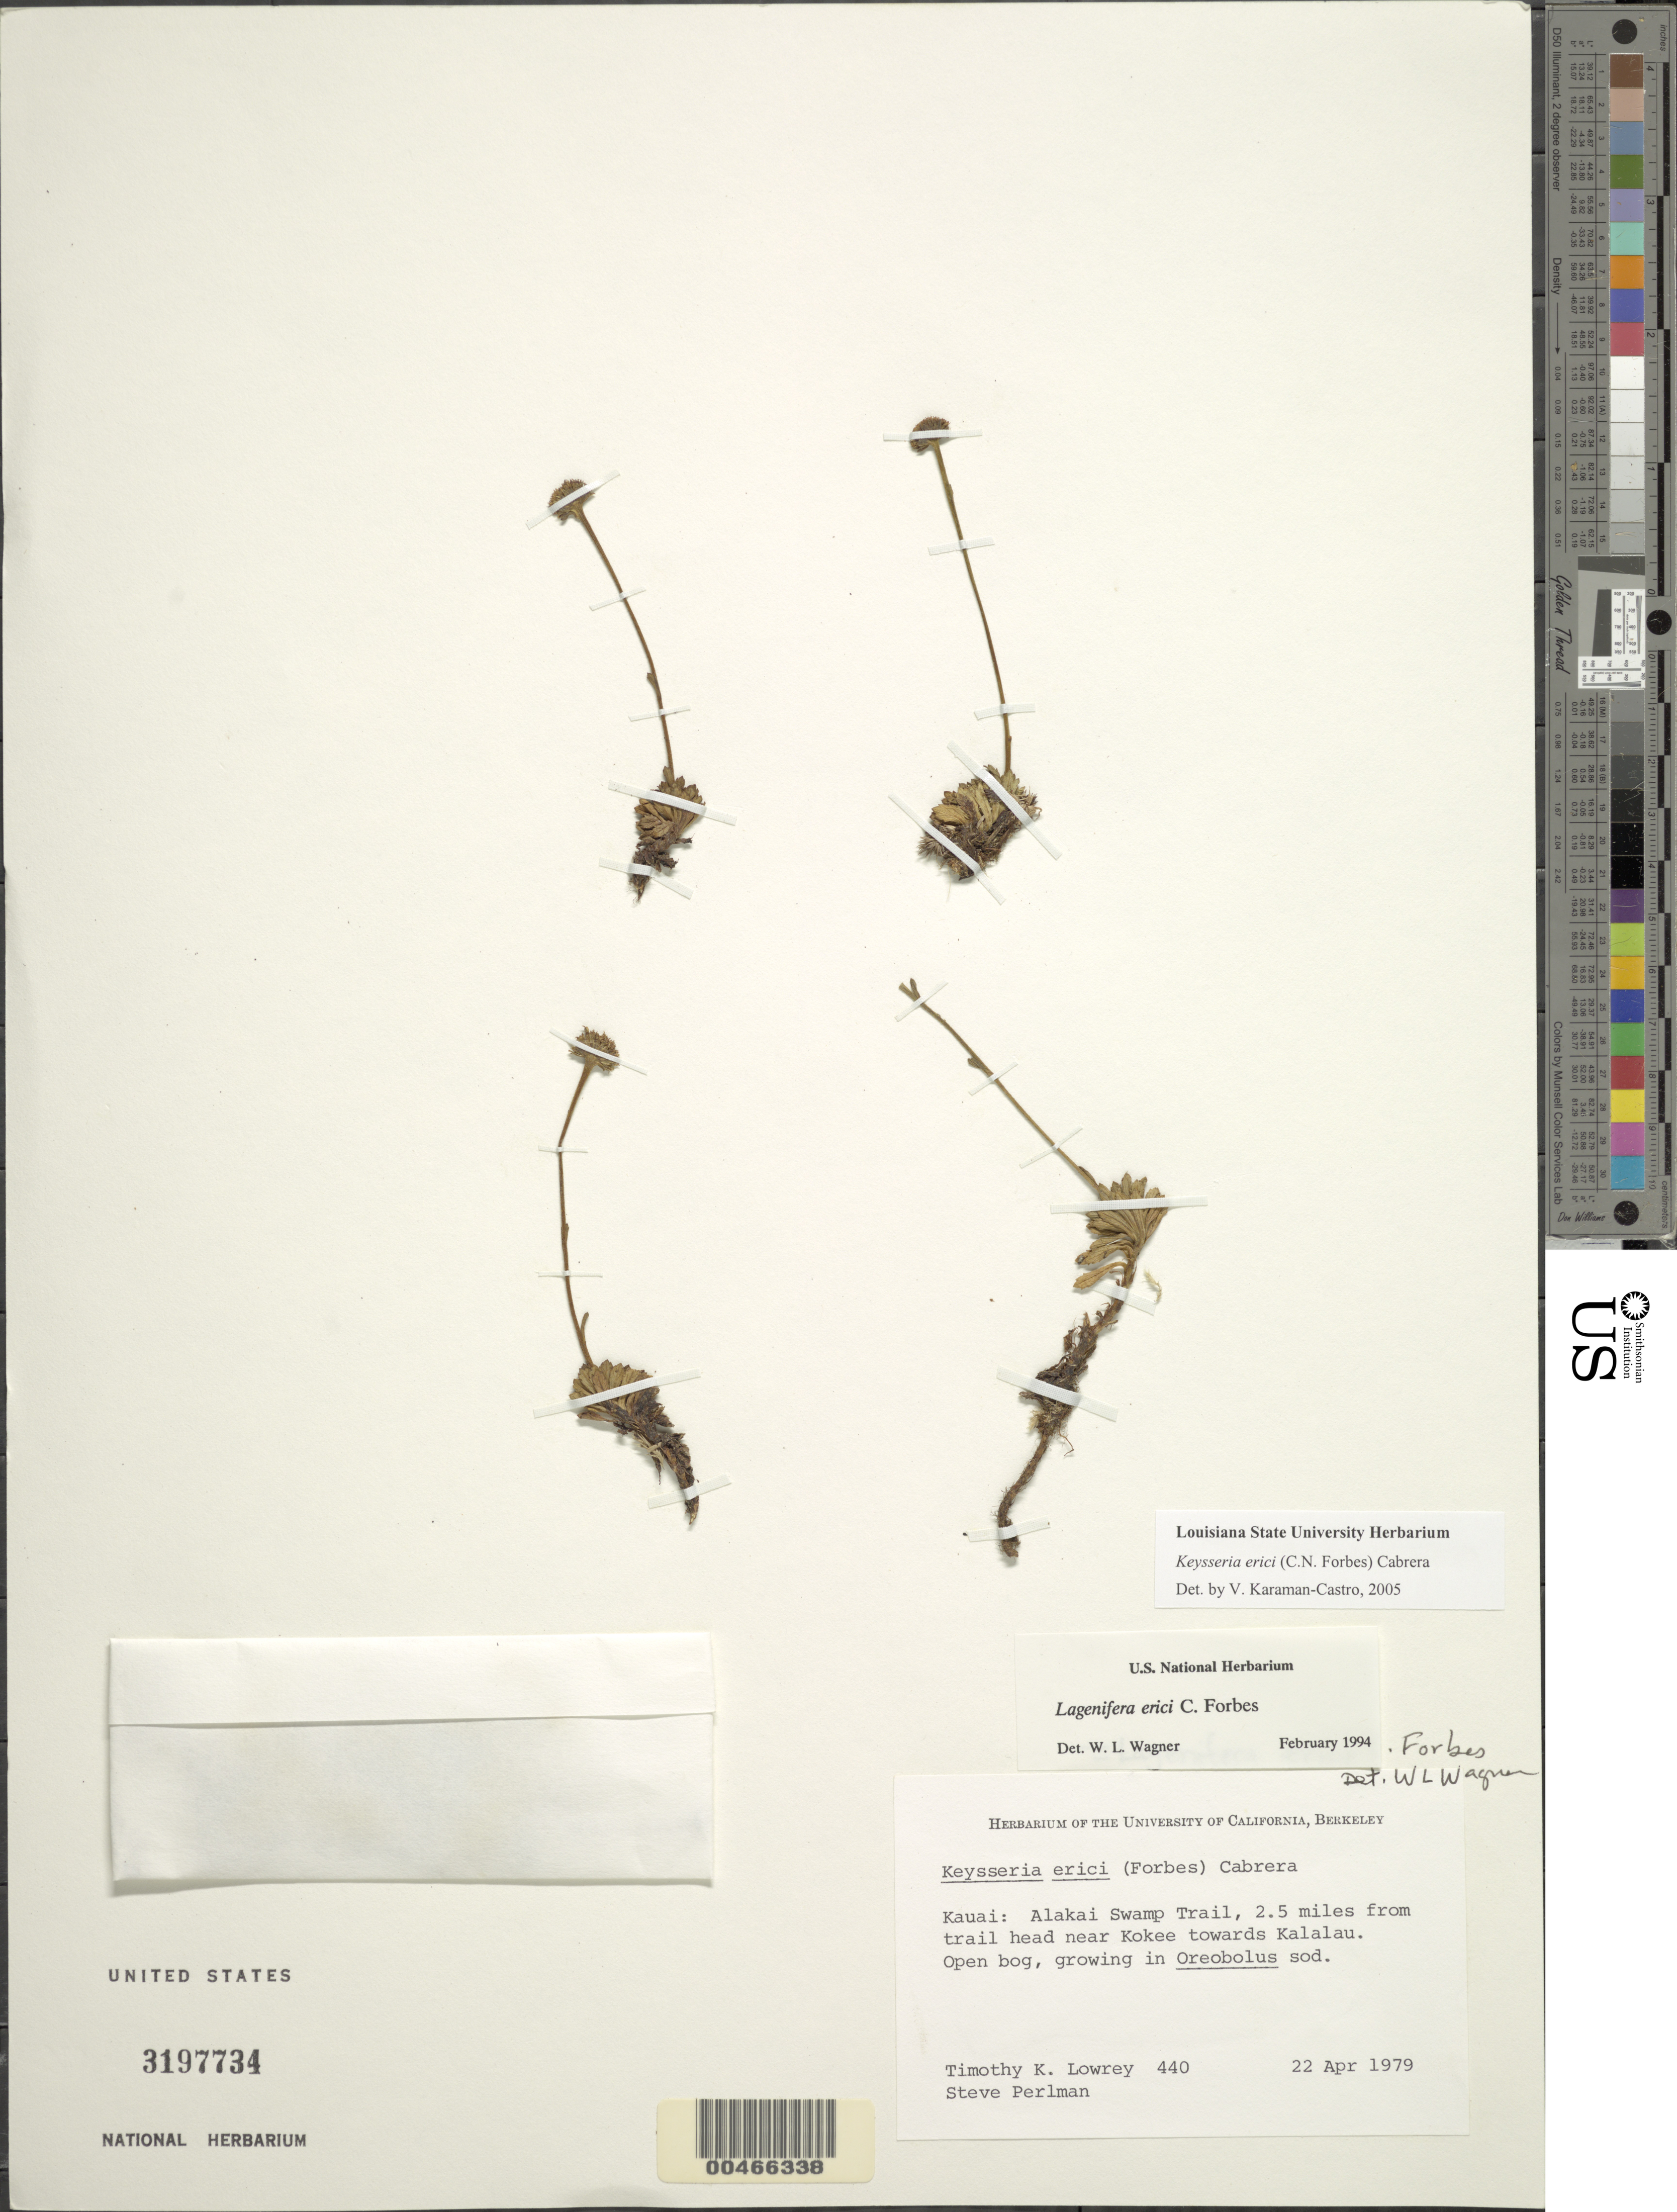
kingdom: Plantae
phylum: Tracheophyta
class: Magnoliopsida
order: Asterales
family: Asteraceae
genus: Keysseria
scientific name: Keysseria erici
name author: (C.N. Forbes) Cabrera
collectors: T. K. Lowrey & S. P. Perlman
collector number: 440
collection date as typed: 22 Apr 1979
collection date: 1979-04-22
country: United States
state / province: Hawaii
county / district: Kauai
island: Kaua'i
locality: Alakai Swamp Trail, 2.5 mi from trail head near Kokee towards Kalalau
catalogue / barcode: US 3197734